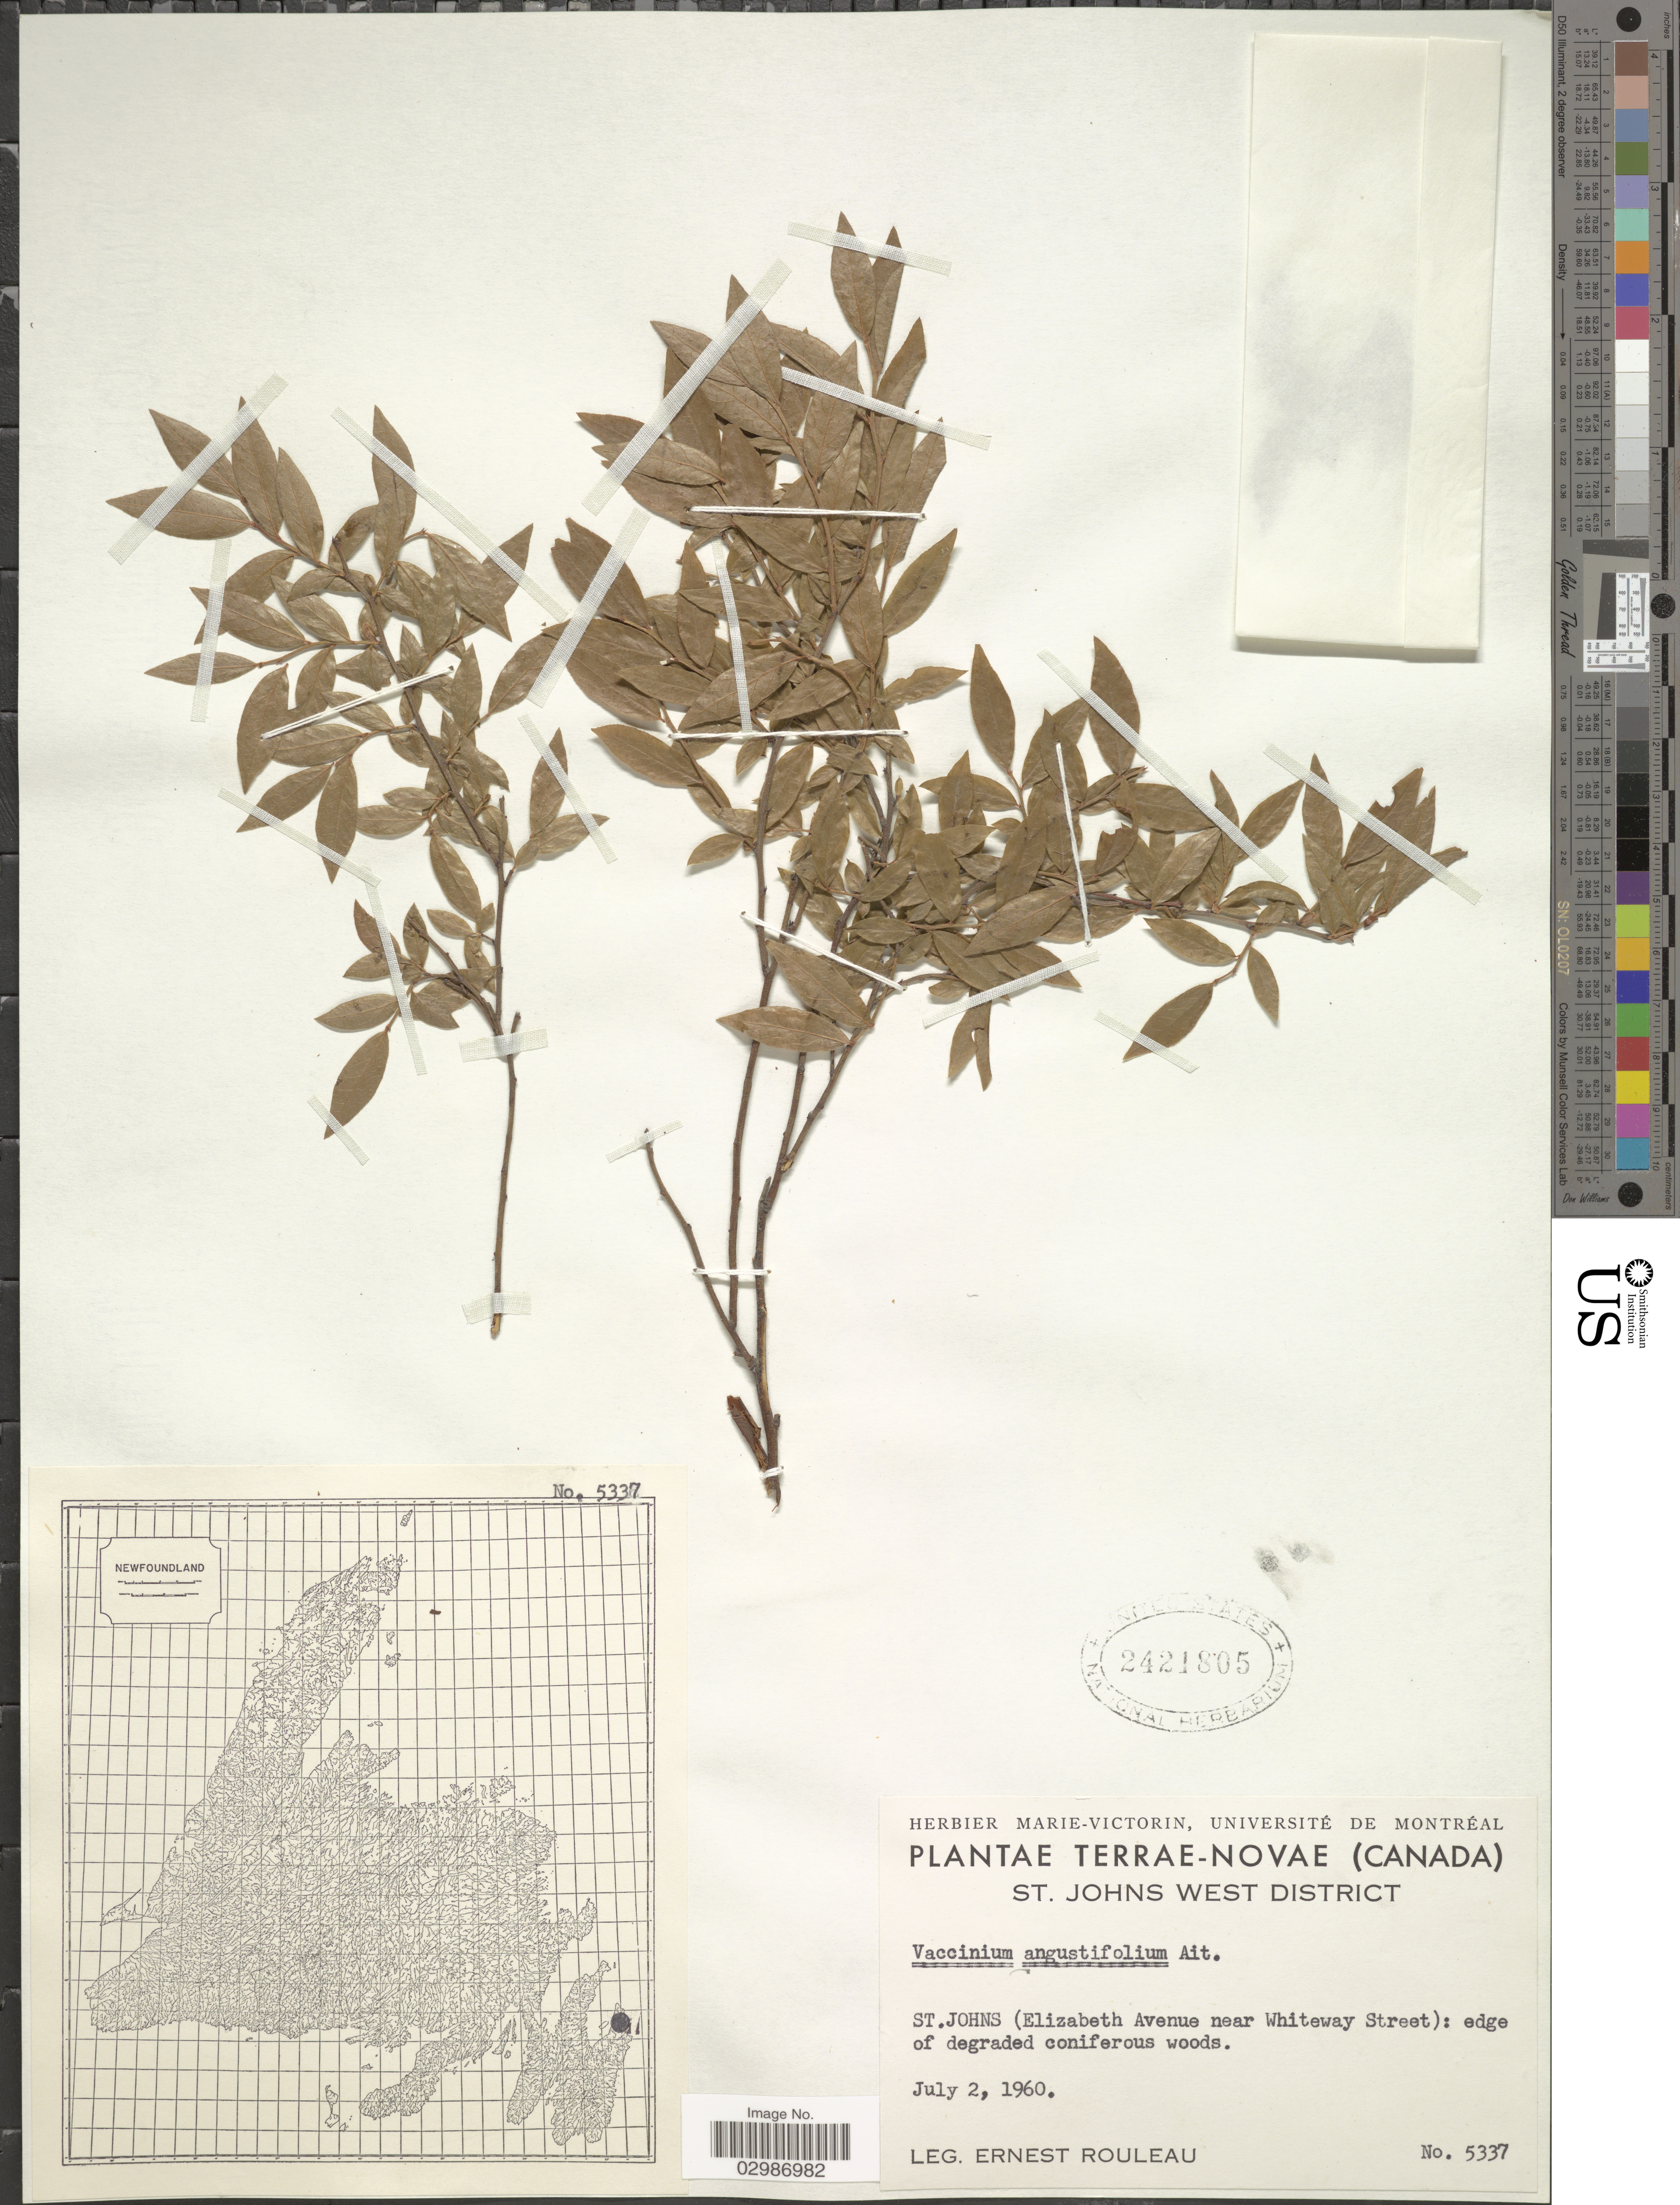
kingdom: Plantae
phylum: Tracheophyta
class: Magnoliopsida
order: Ericales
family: Ericaceae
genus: Vaccinium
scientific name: Vaccinium angustifolium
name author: Aiton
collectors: J. Rouleau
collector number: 5337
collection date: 1960-07-02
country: Canada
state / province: Newfoundland and Labrador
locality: Terrae-Novae, Gander District, St. Johns West District, St. Johns (Elizabeth Avenue near Whiteway Street).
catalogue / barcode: US 2421805